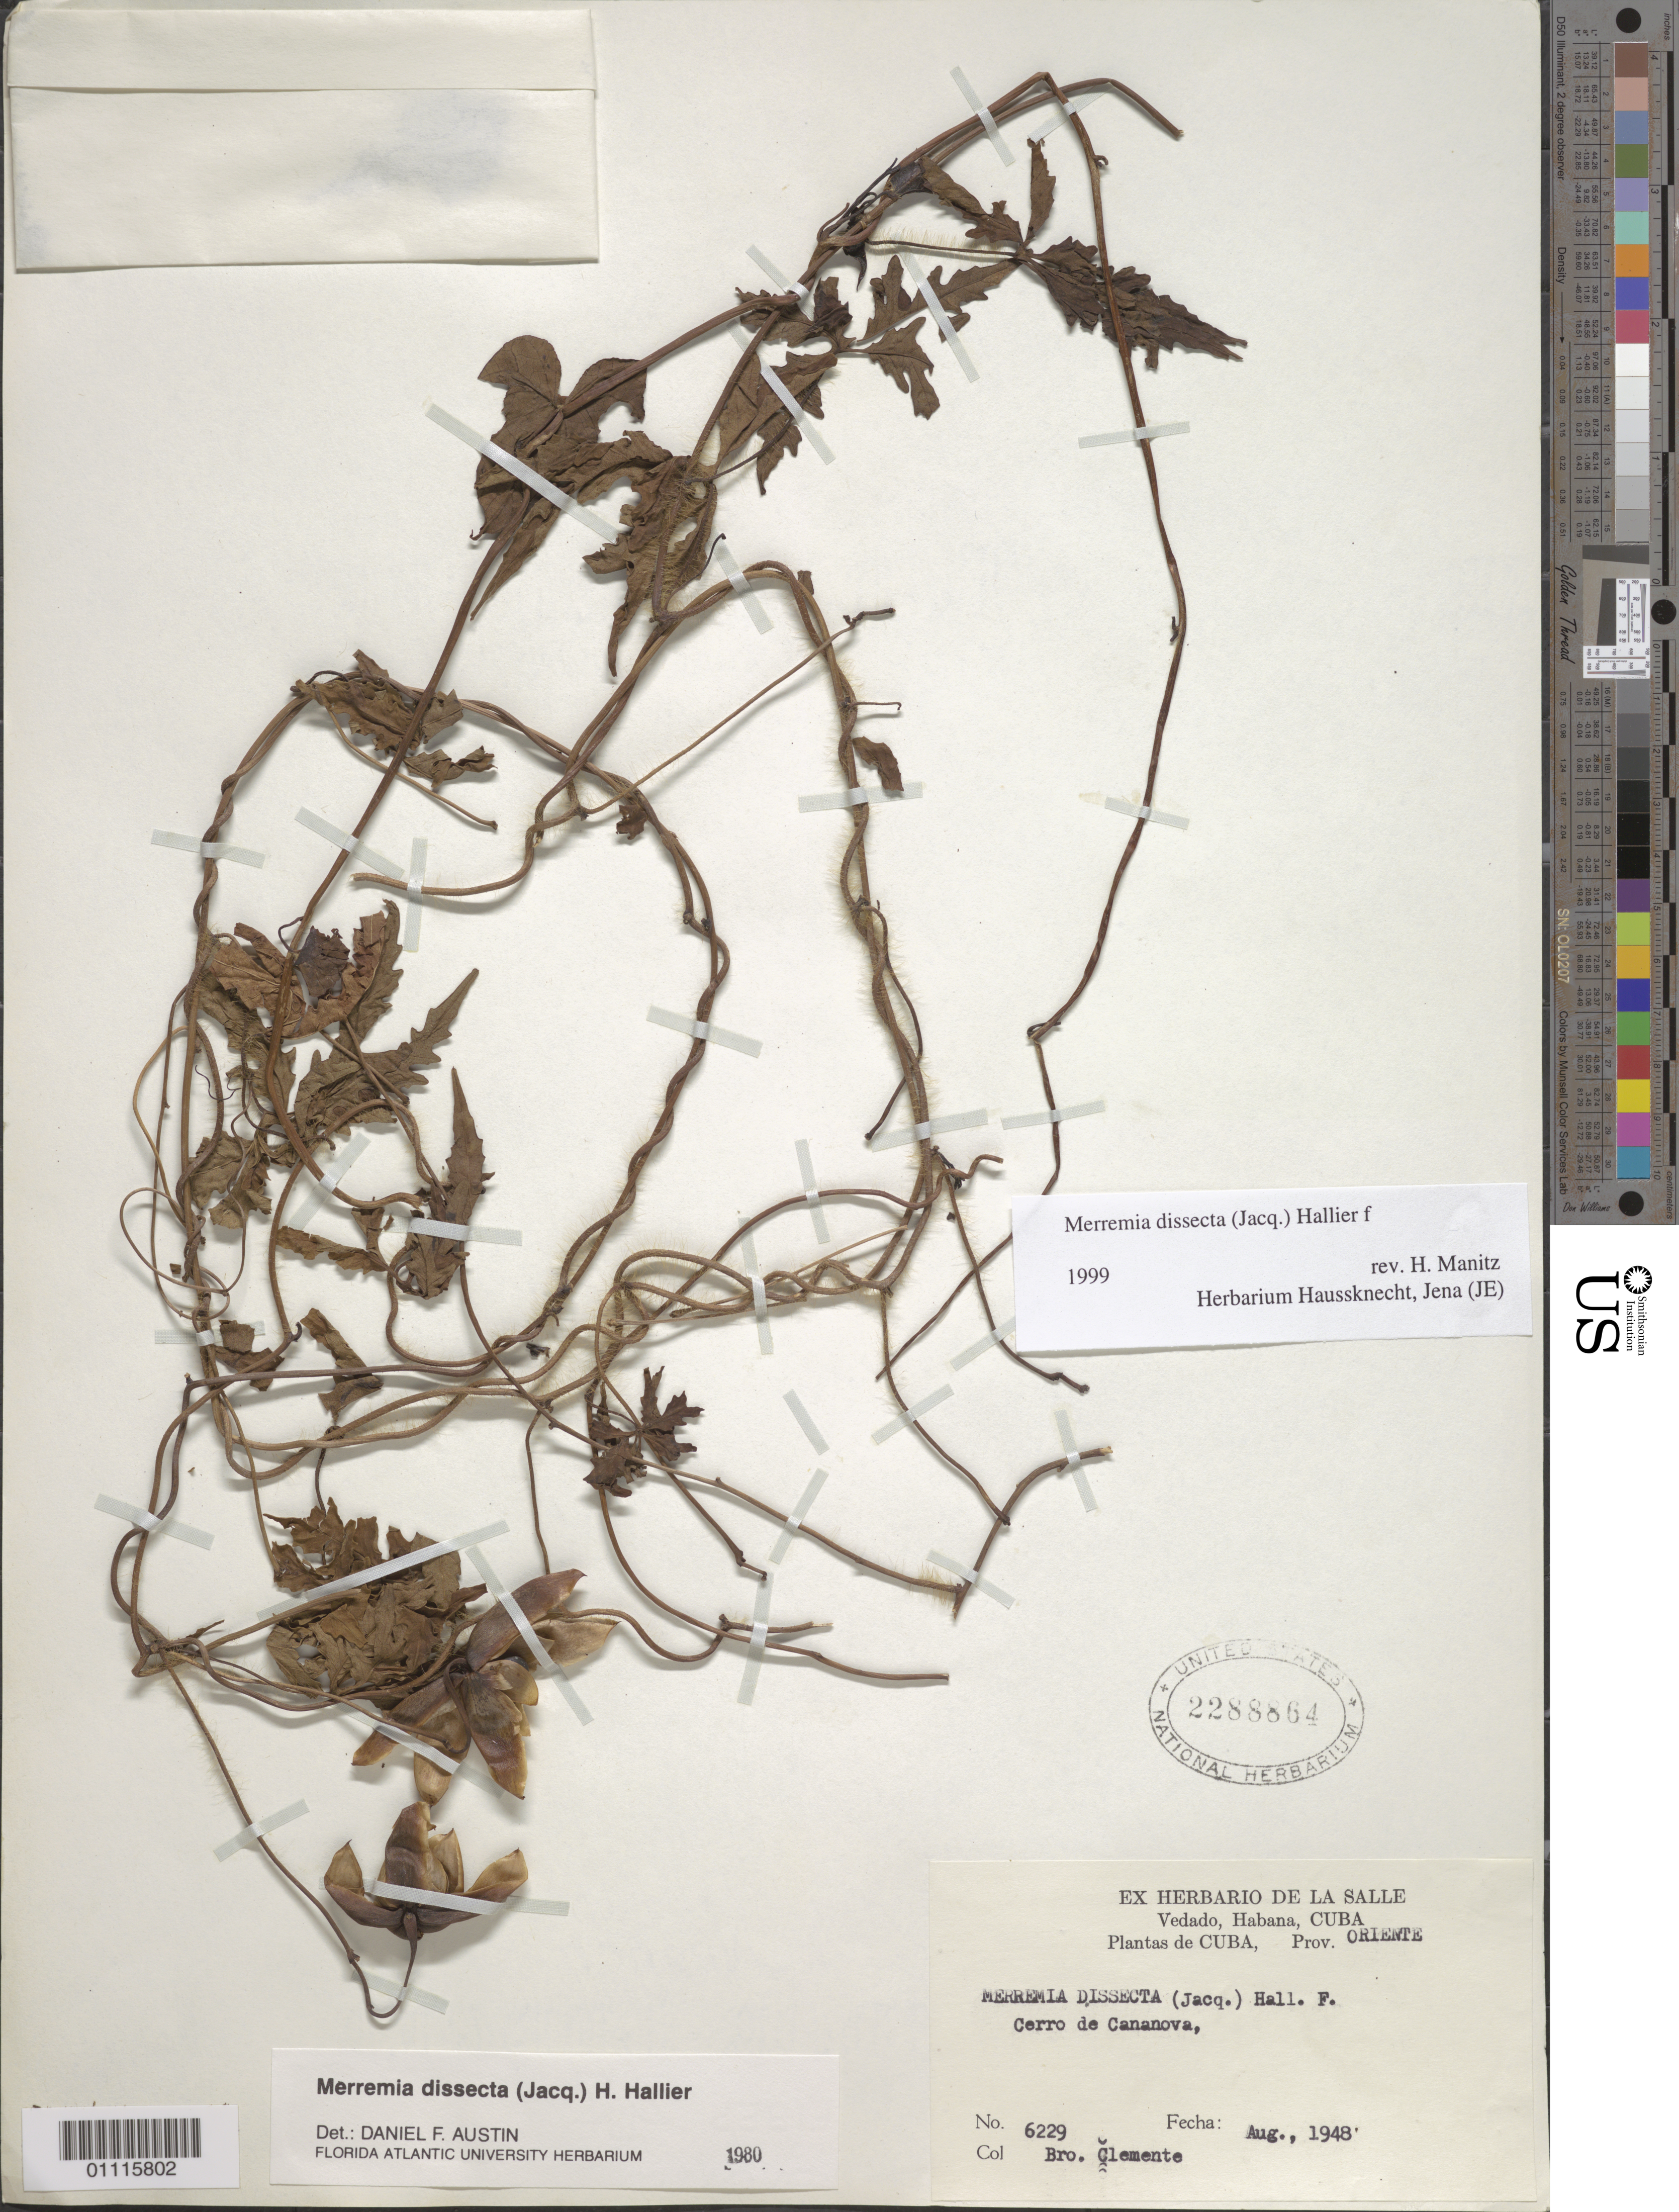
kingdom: Plantae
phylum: Tracheophyta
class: Magnoliopsida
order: Solanales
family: Convolvulaceae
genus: Distimake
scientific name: Distimake dissectus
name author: (Jacq.) A. R. Simões & Staples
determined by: Strong, Mark T., (BOT), Smithsonian Institution - National Museum of Natural History (UNITED STATES)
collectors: Bro. Clemente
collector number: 6229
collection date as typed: Aug 1948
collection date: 1948-08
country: Cuba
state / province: Holguín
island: Cuba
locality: Cerro de Cananova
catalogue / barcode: US 2288864